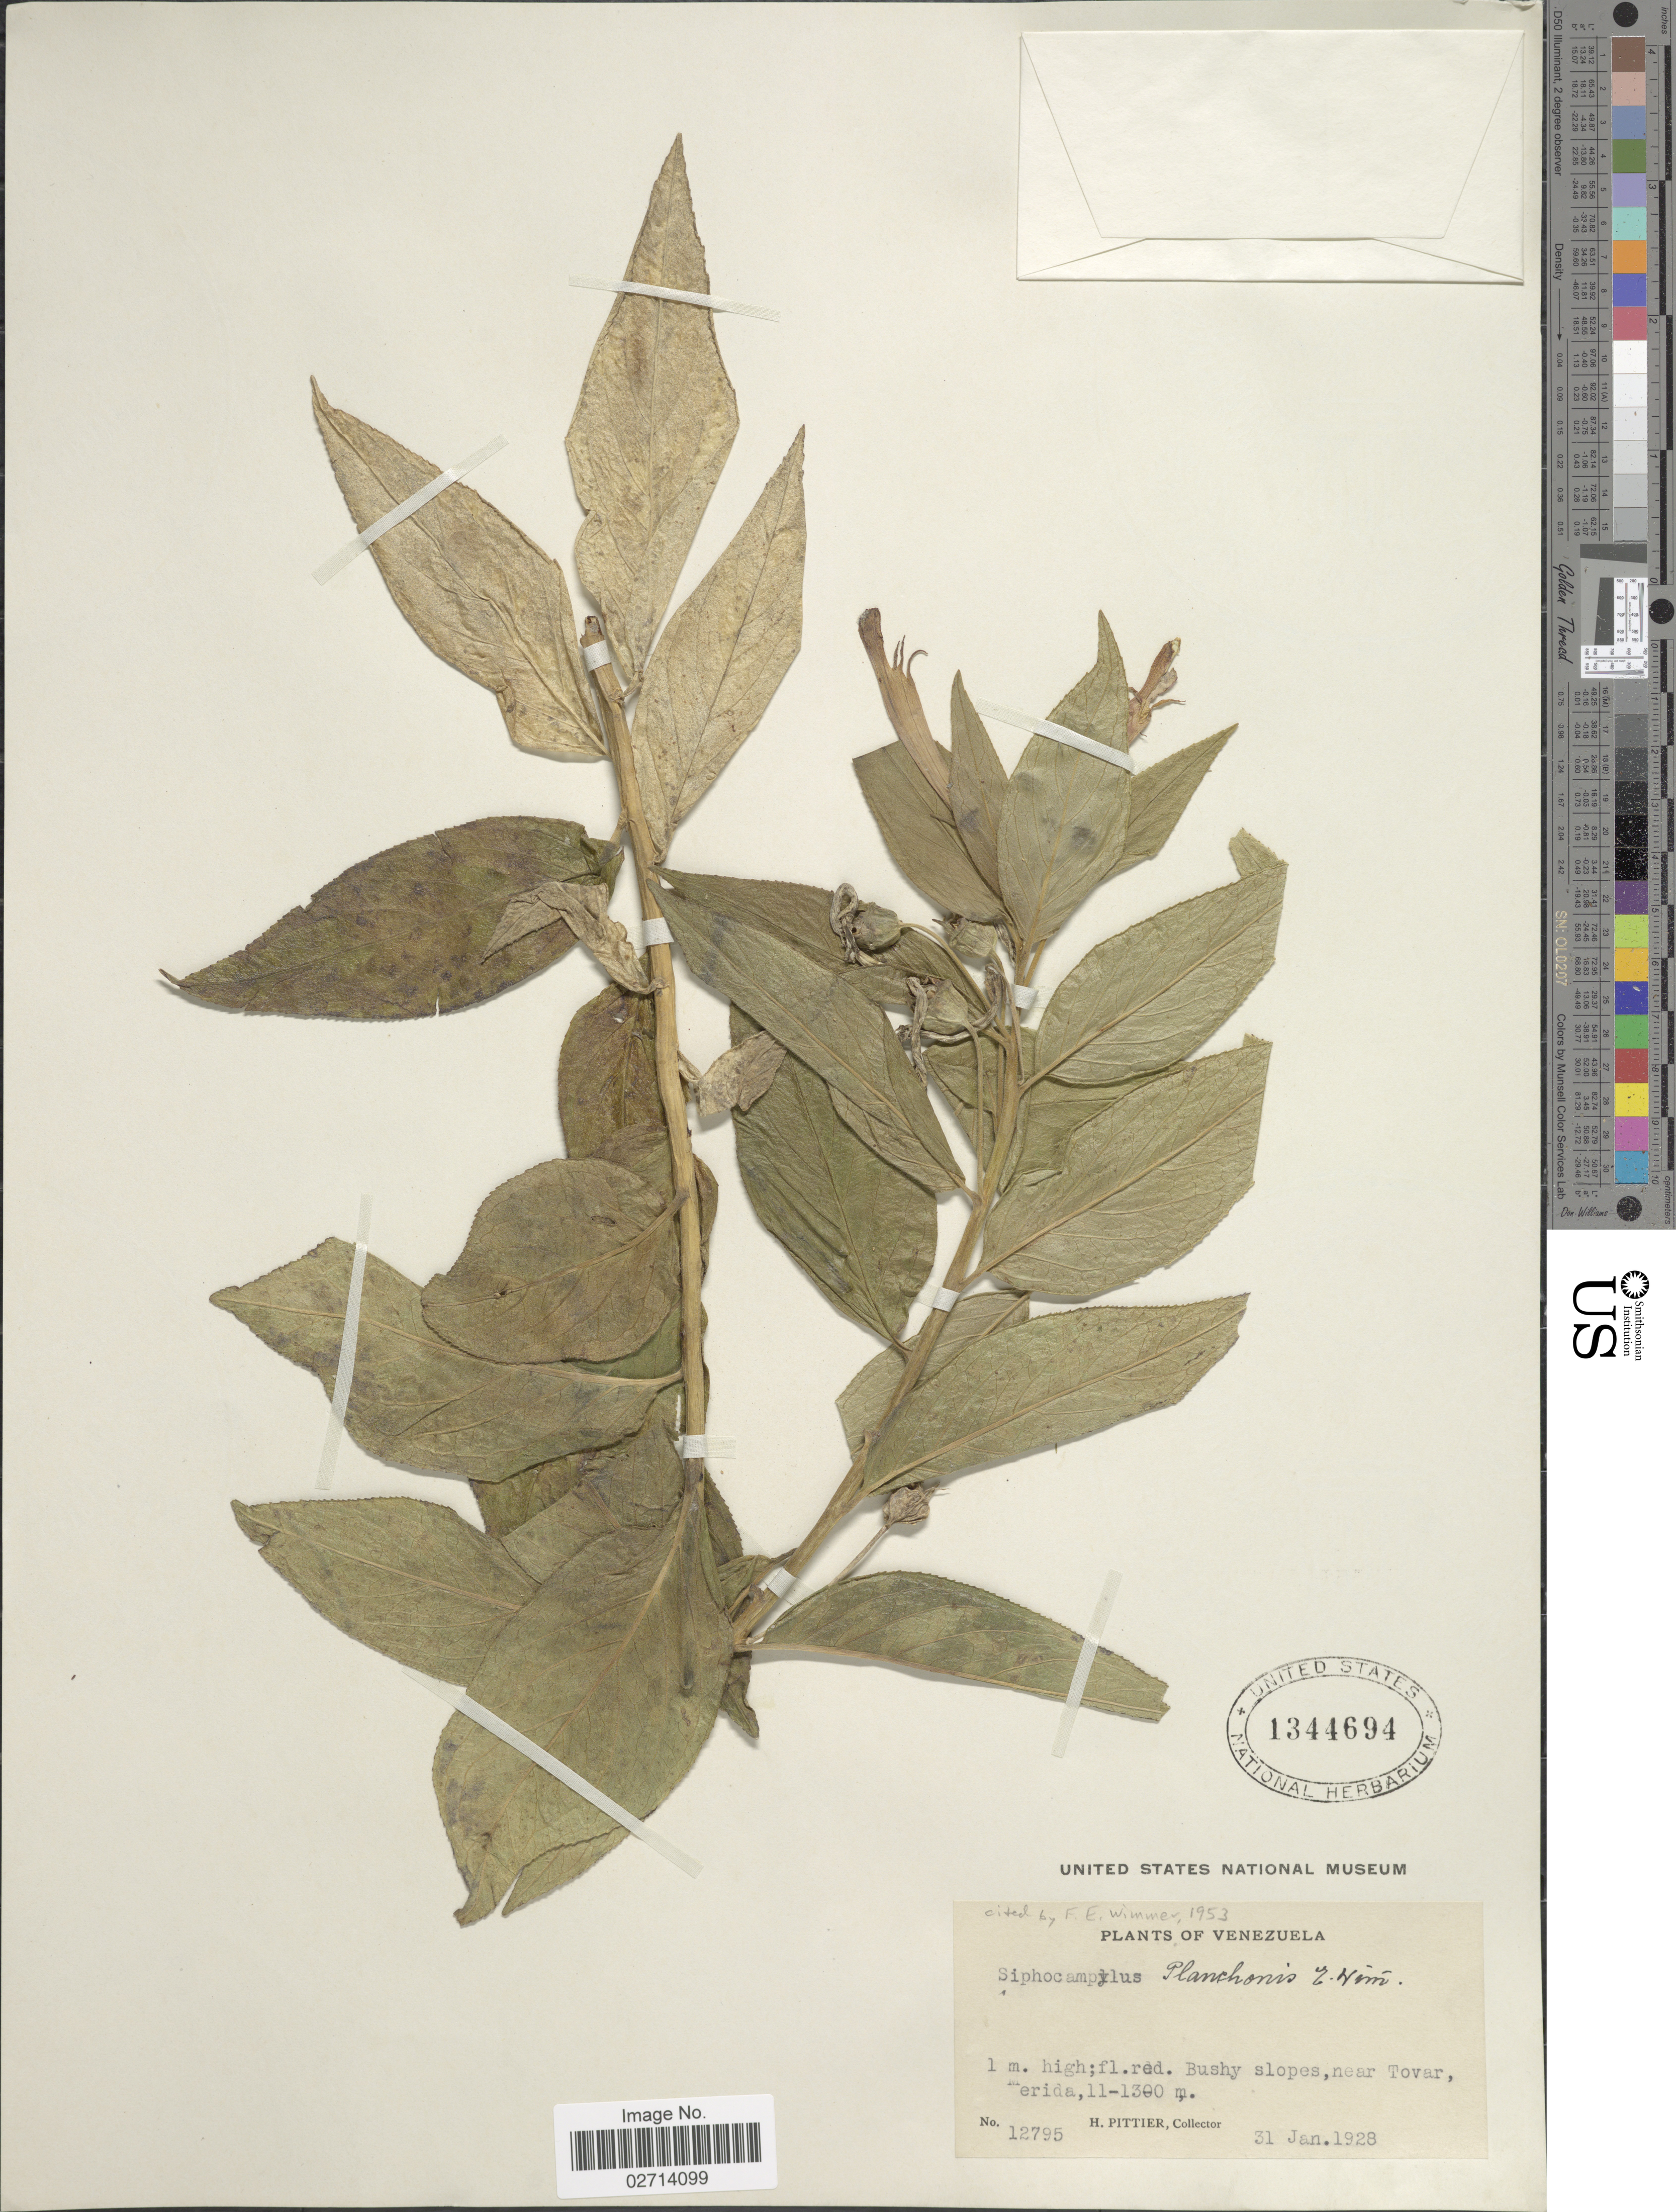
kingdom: Plantae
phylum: Tracheophyta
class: Magnoliopsida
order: Asterales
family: Campanulaceae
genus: Siphocampylus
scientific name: Siphocampylus planchonis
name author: E. Wimm.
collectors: H. F. Pittier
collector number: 12795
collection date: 1928-01-31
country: Venezuela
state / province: Mérida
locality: Near Tovar.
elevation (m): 1100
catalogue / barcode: US 1344694